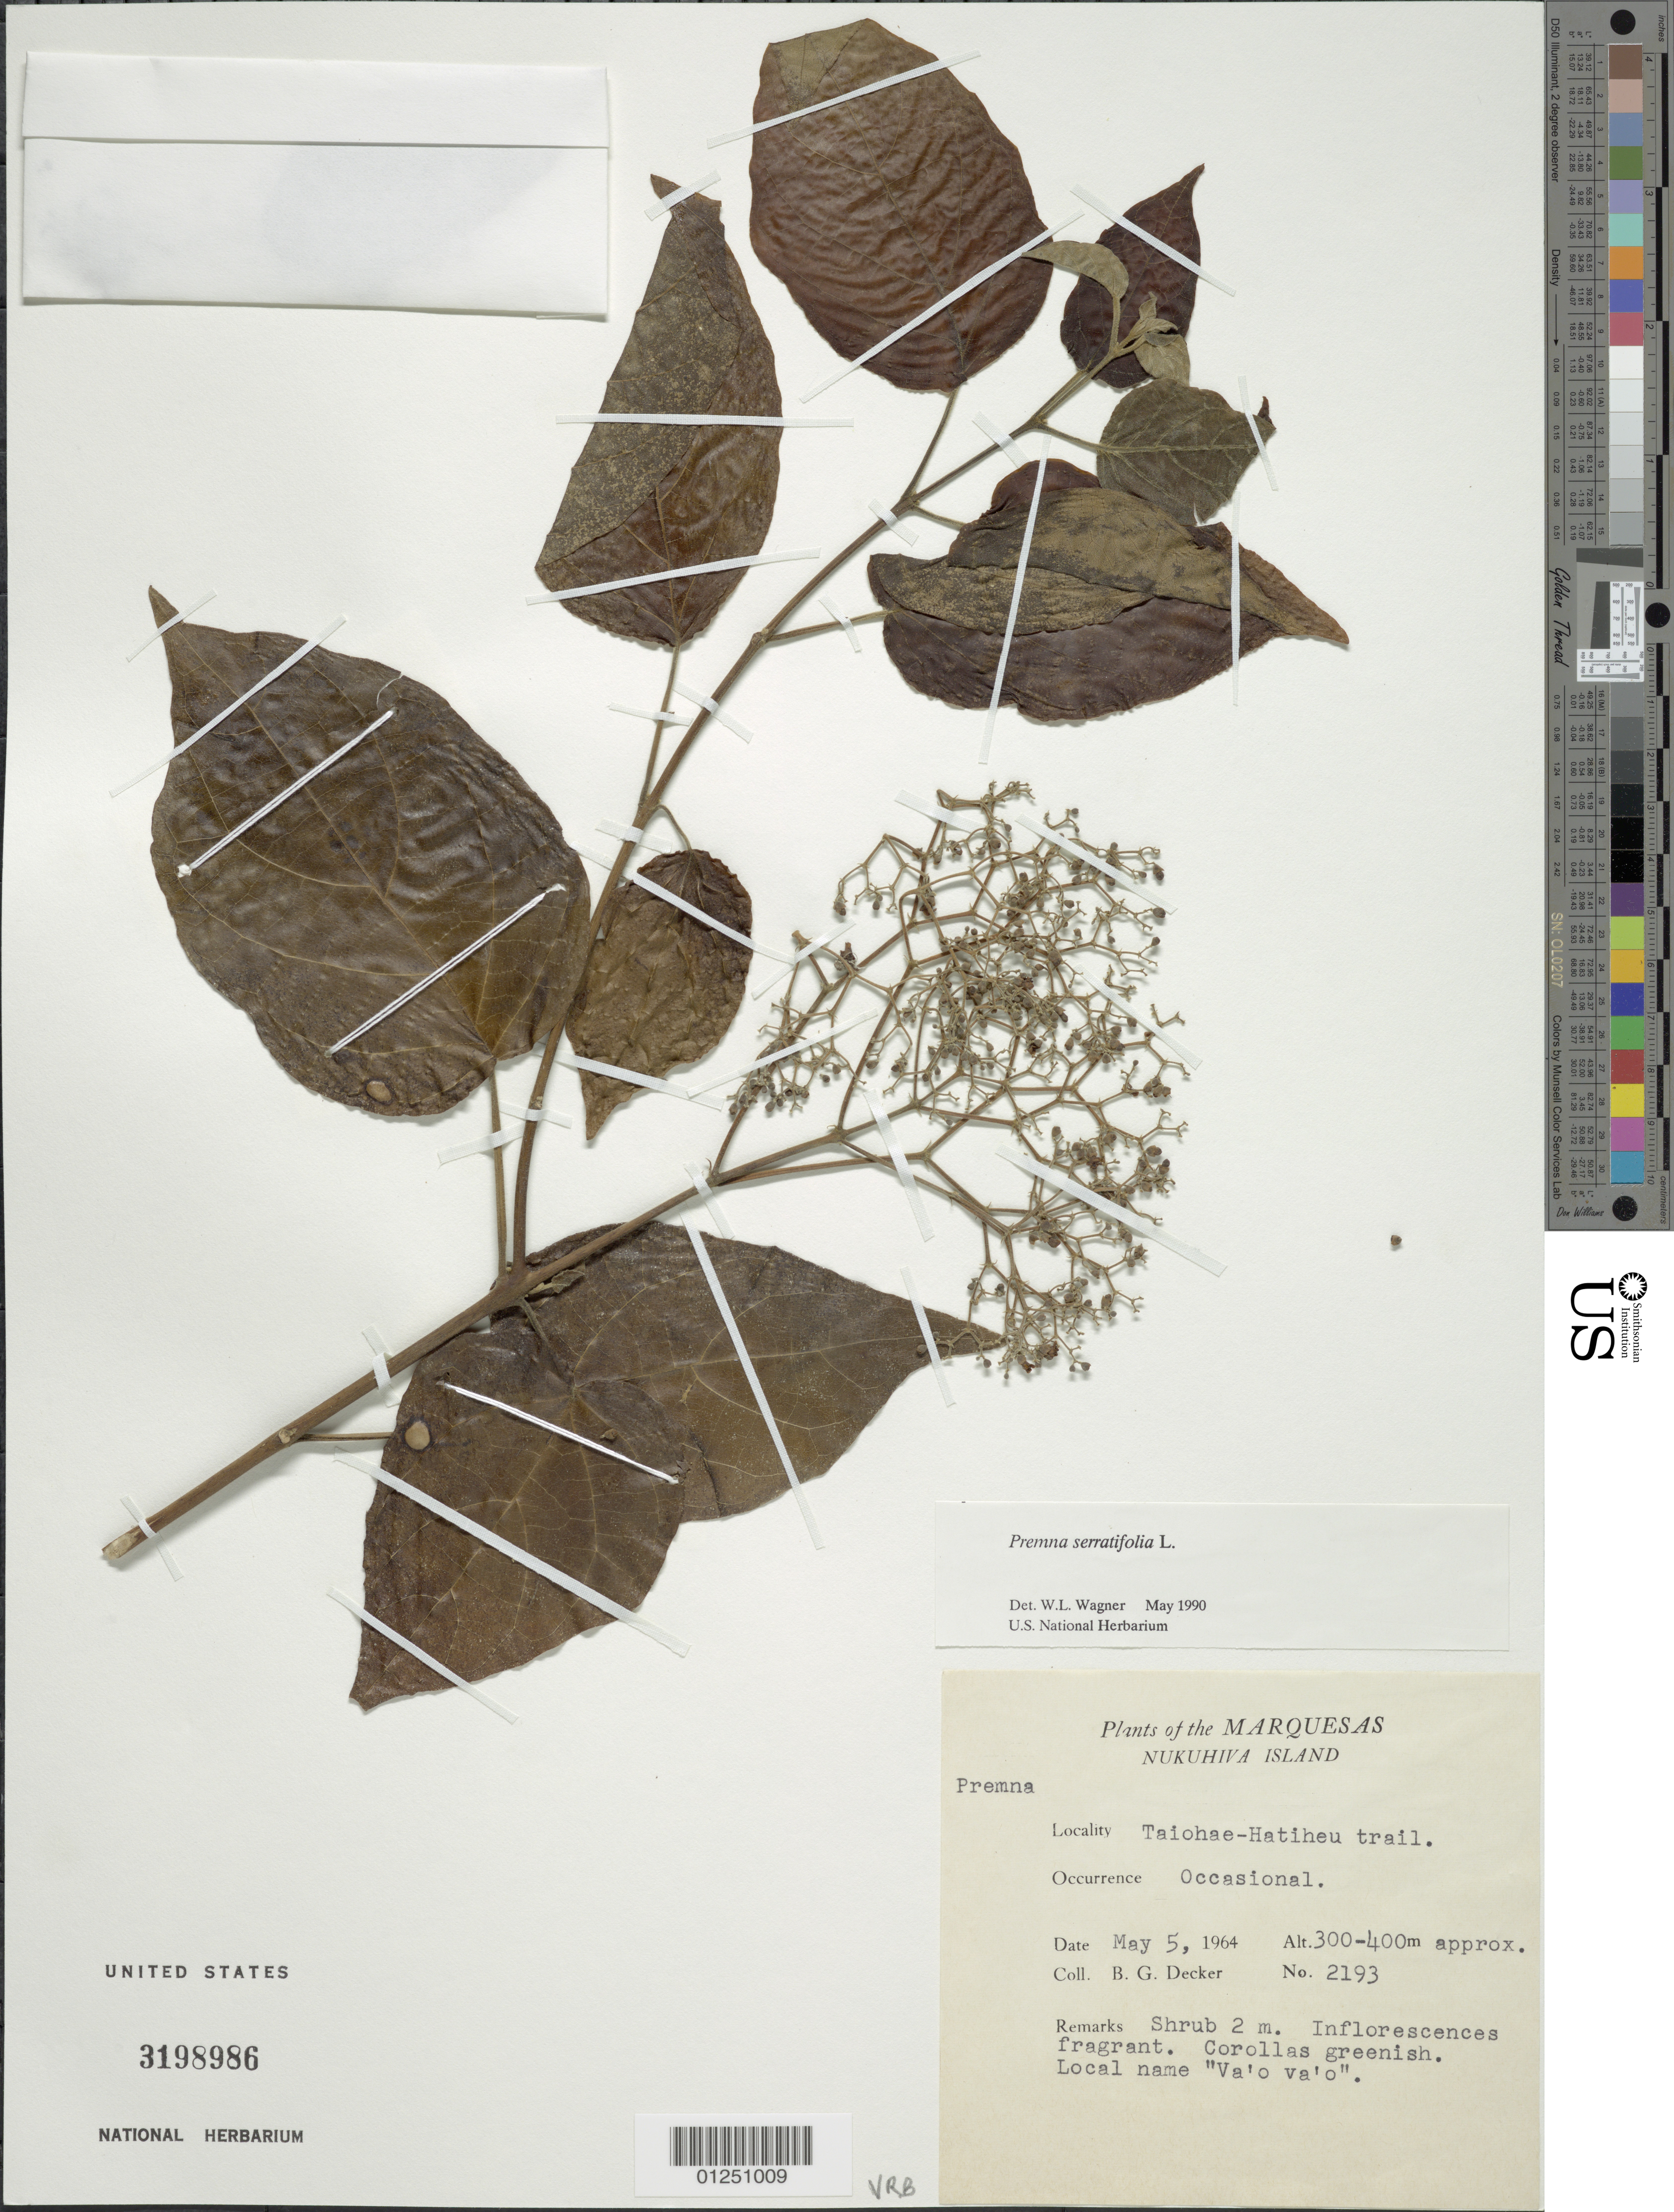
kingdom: Plantae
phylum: Tracheophyta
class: Magnoliopsida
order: Lamiales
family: Lamiaceae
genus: Premna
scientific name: Premna serratifolia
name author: L.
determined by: Wagner, W. L., (BOT), Smithsonian Institution - National Museum of Natural History (UNITED STATES)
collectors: B. G. Decker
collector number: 2193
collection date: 1964-05-05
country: French Polynesia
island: Nuku Hiva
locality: Taiohae-Hatiheu Trail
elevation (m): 300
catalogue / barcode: US 3198986